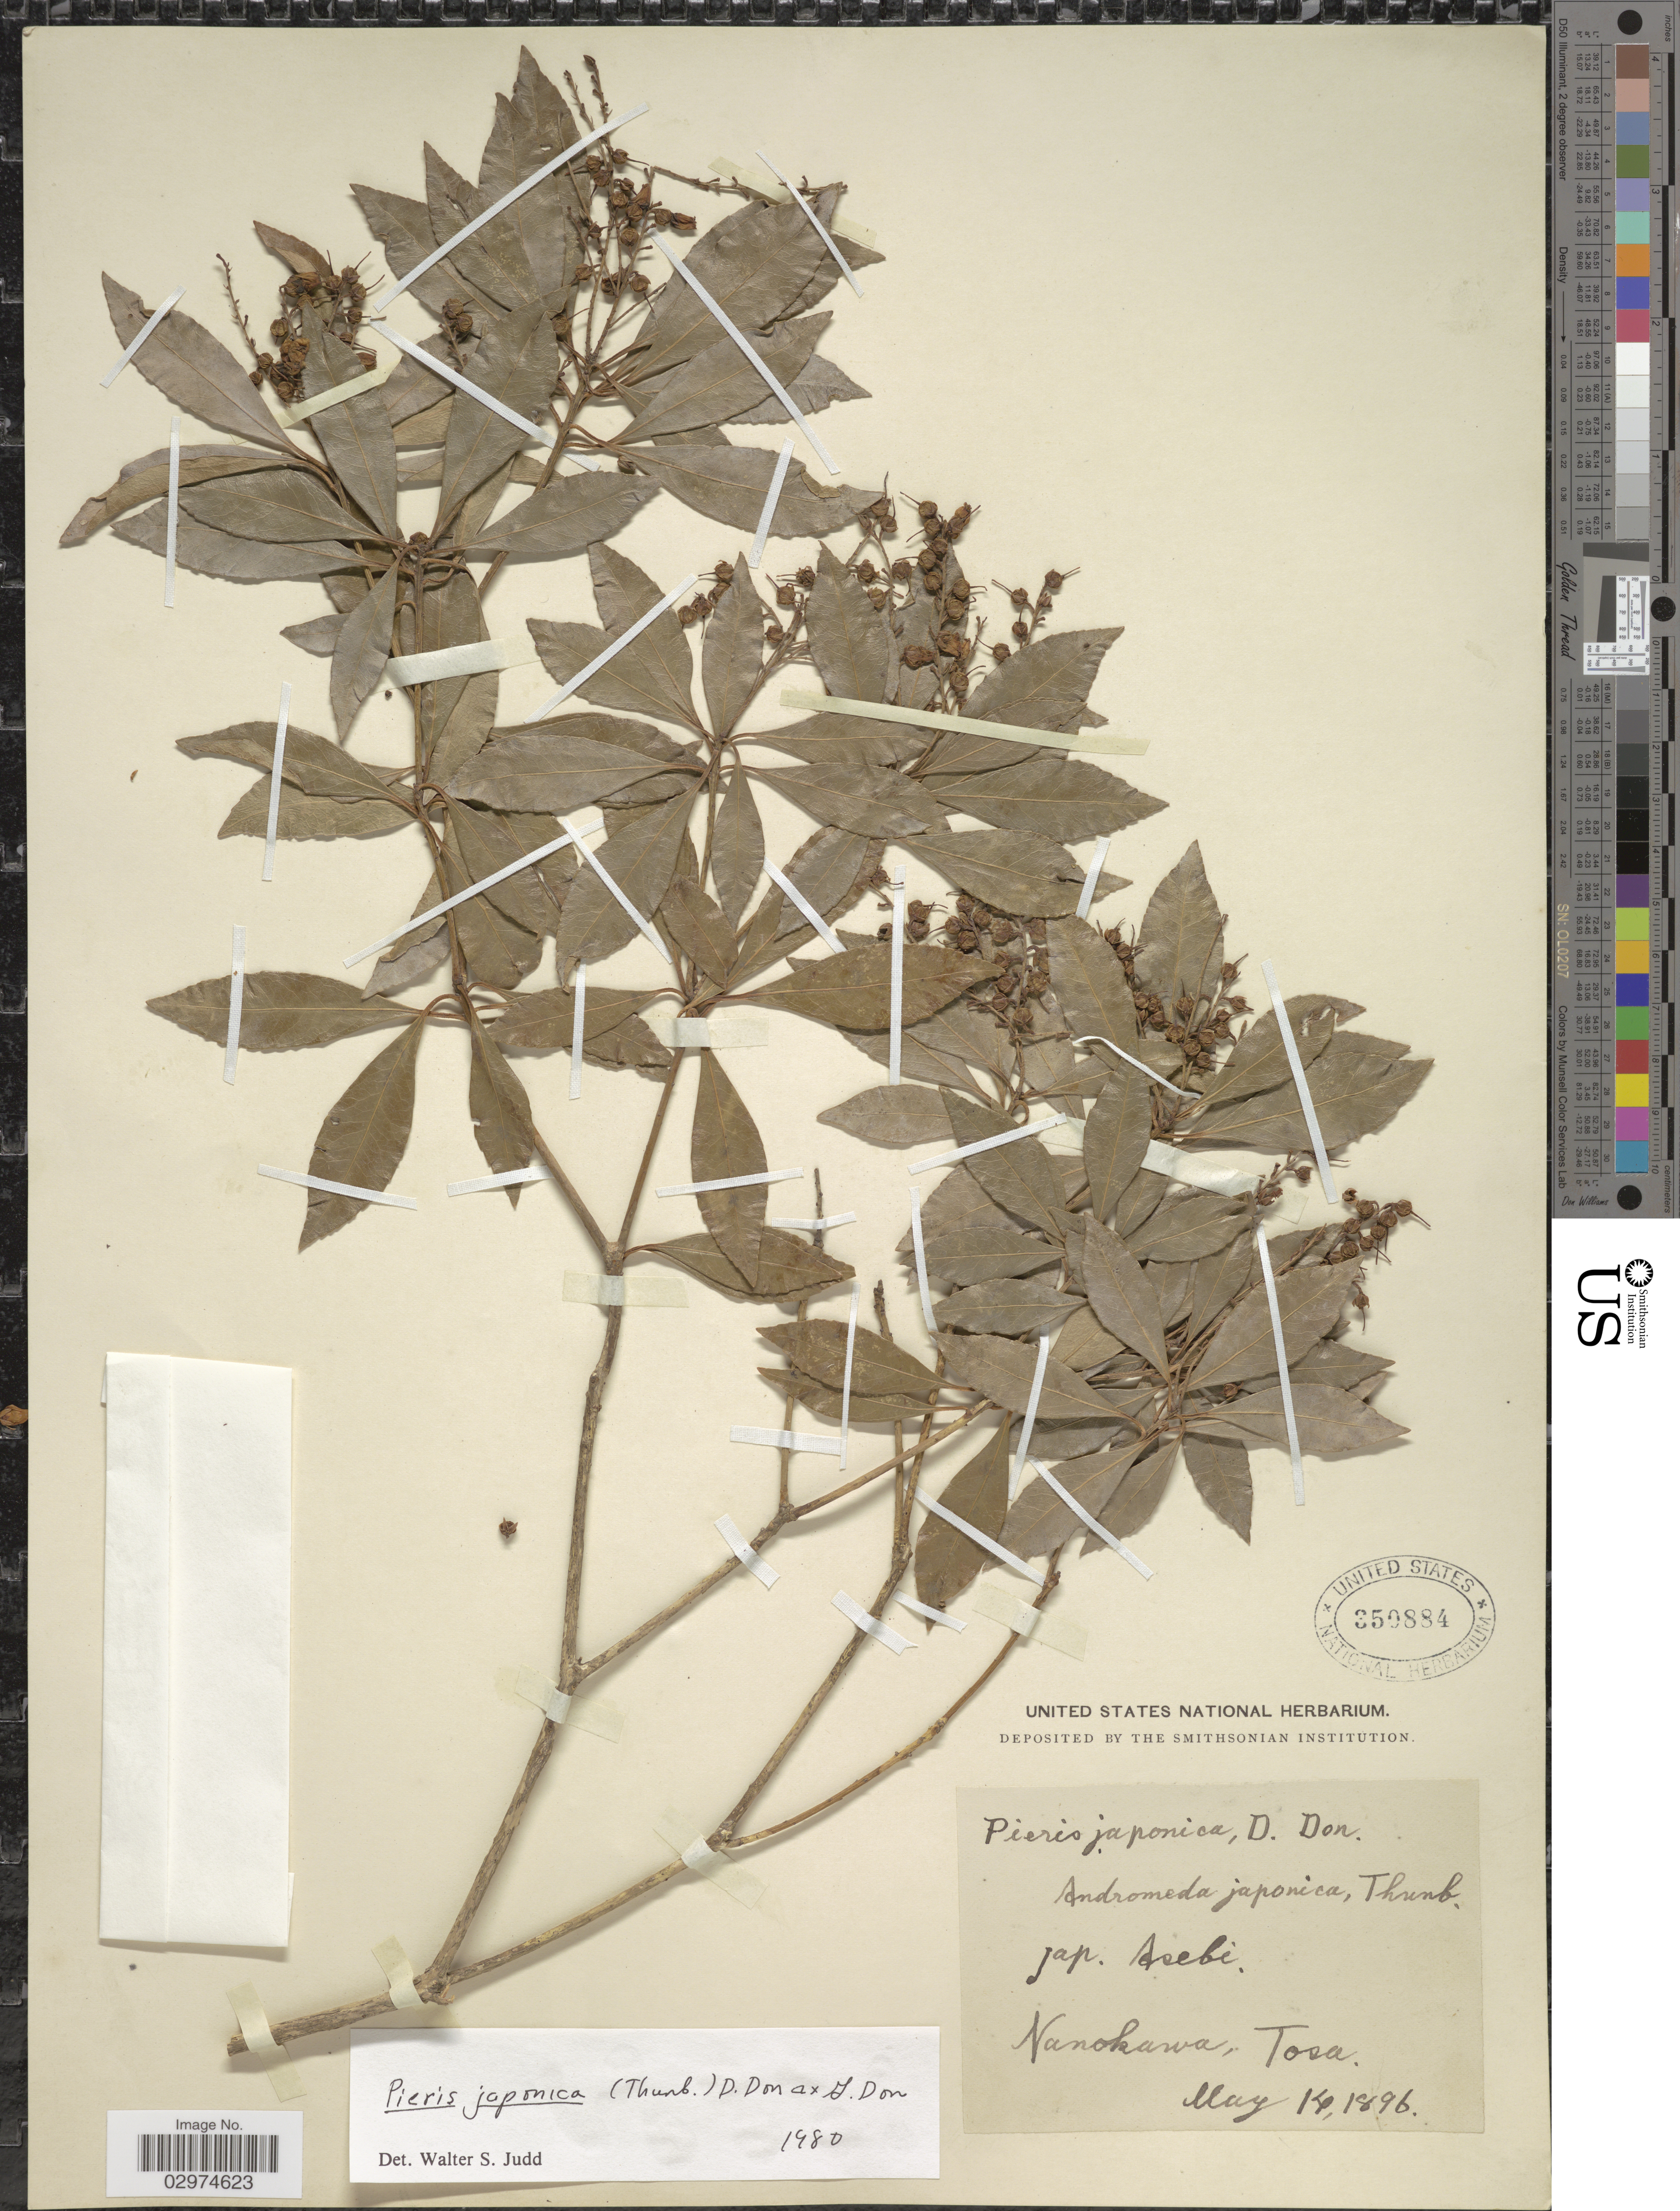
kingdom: Plantae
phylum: Tracheophyta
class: Magnoliopsida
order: Ericales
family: Ericaceae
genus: Pieris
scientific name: Pieris japonica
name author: (Thunb.) D. Don ex G. Don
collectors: ex herb. United States National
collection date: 1896-05-14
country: Japan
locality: Nanokawa, Tosa.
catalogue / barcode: US 350884